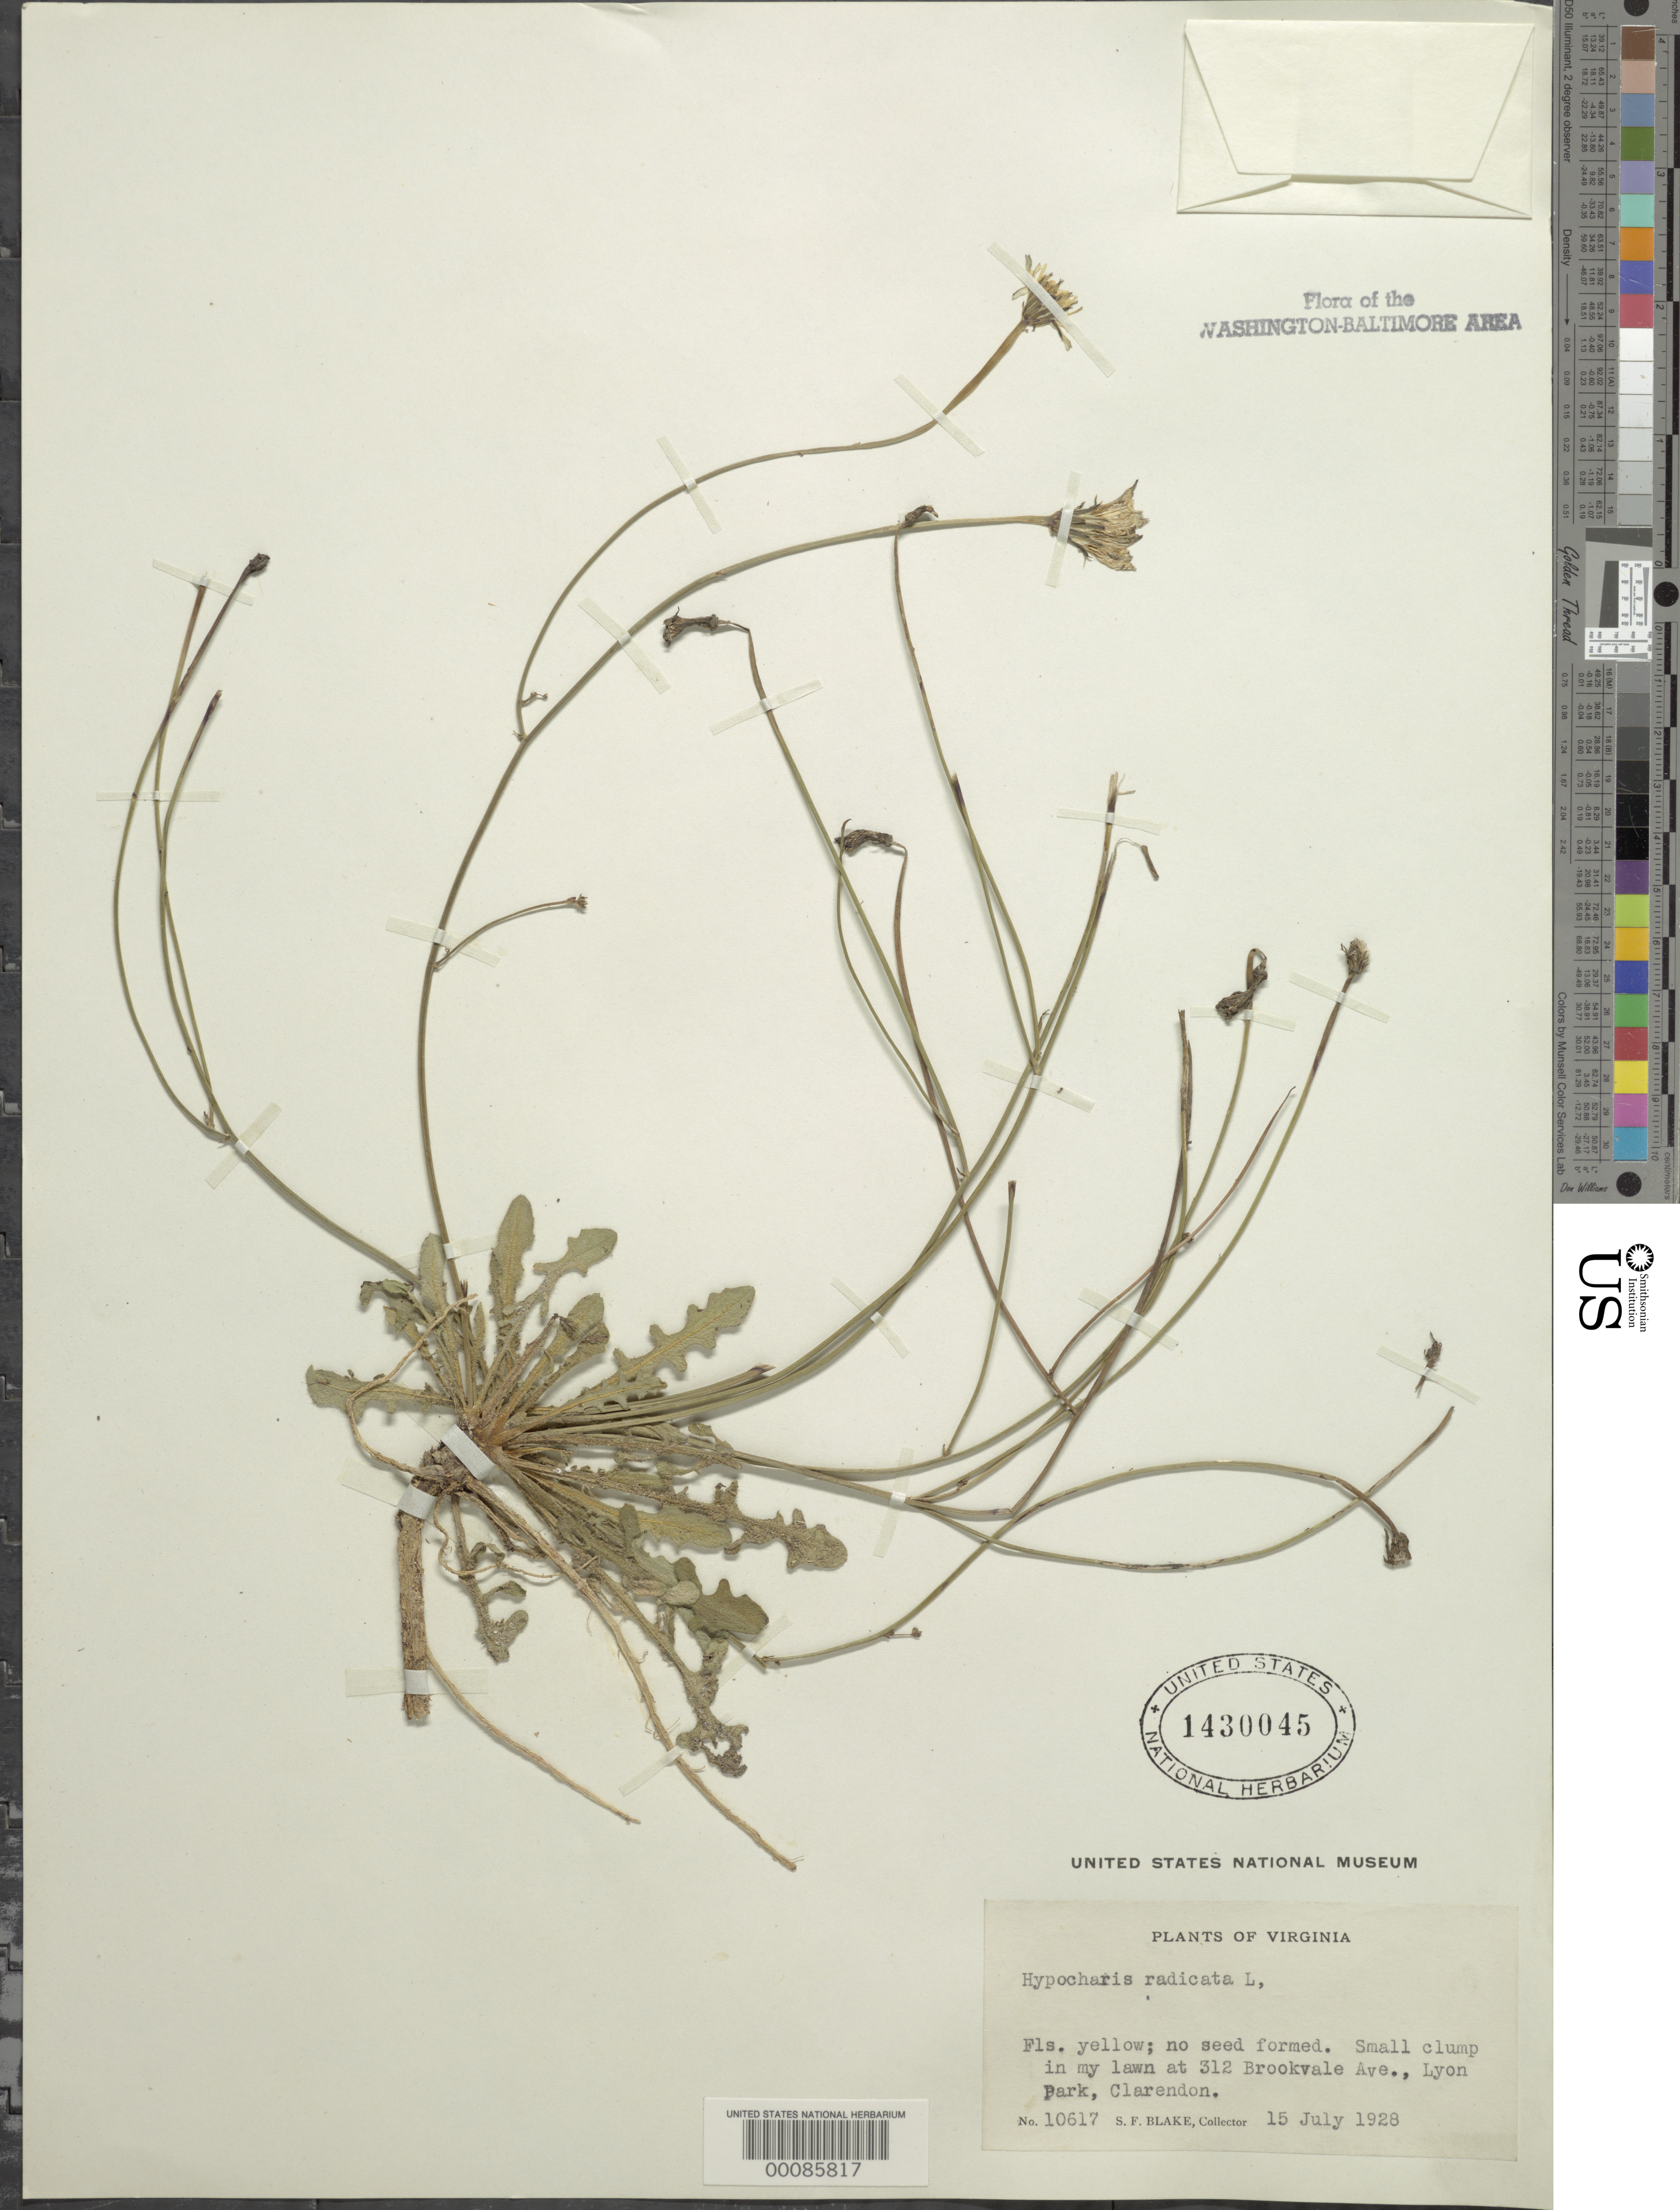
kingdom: Plantae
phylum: Tracheophyta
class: Magnoliopsida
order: Asterales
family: Asteraceae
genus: Hypochaeris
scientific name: Hypochaeris radicata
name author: L.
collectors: S. Blake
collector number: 10617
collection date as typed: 15 Jul 1928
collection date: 1928-07-15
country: United States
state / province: Virginia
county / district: Arlington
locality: Lyon Park Clarendon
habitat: Lawn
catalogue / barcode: US 1430045